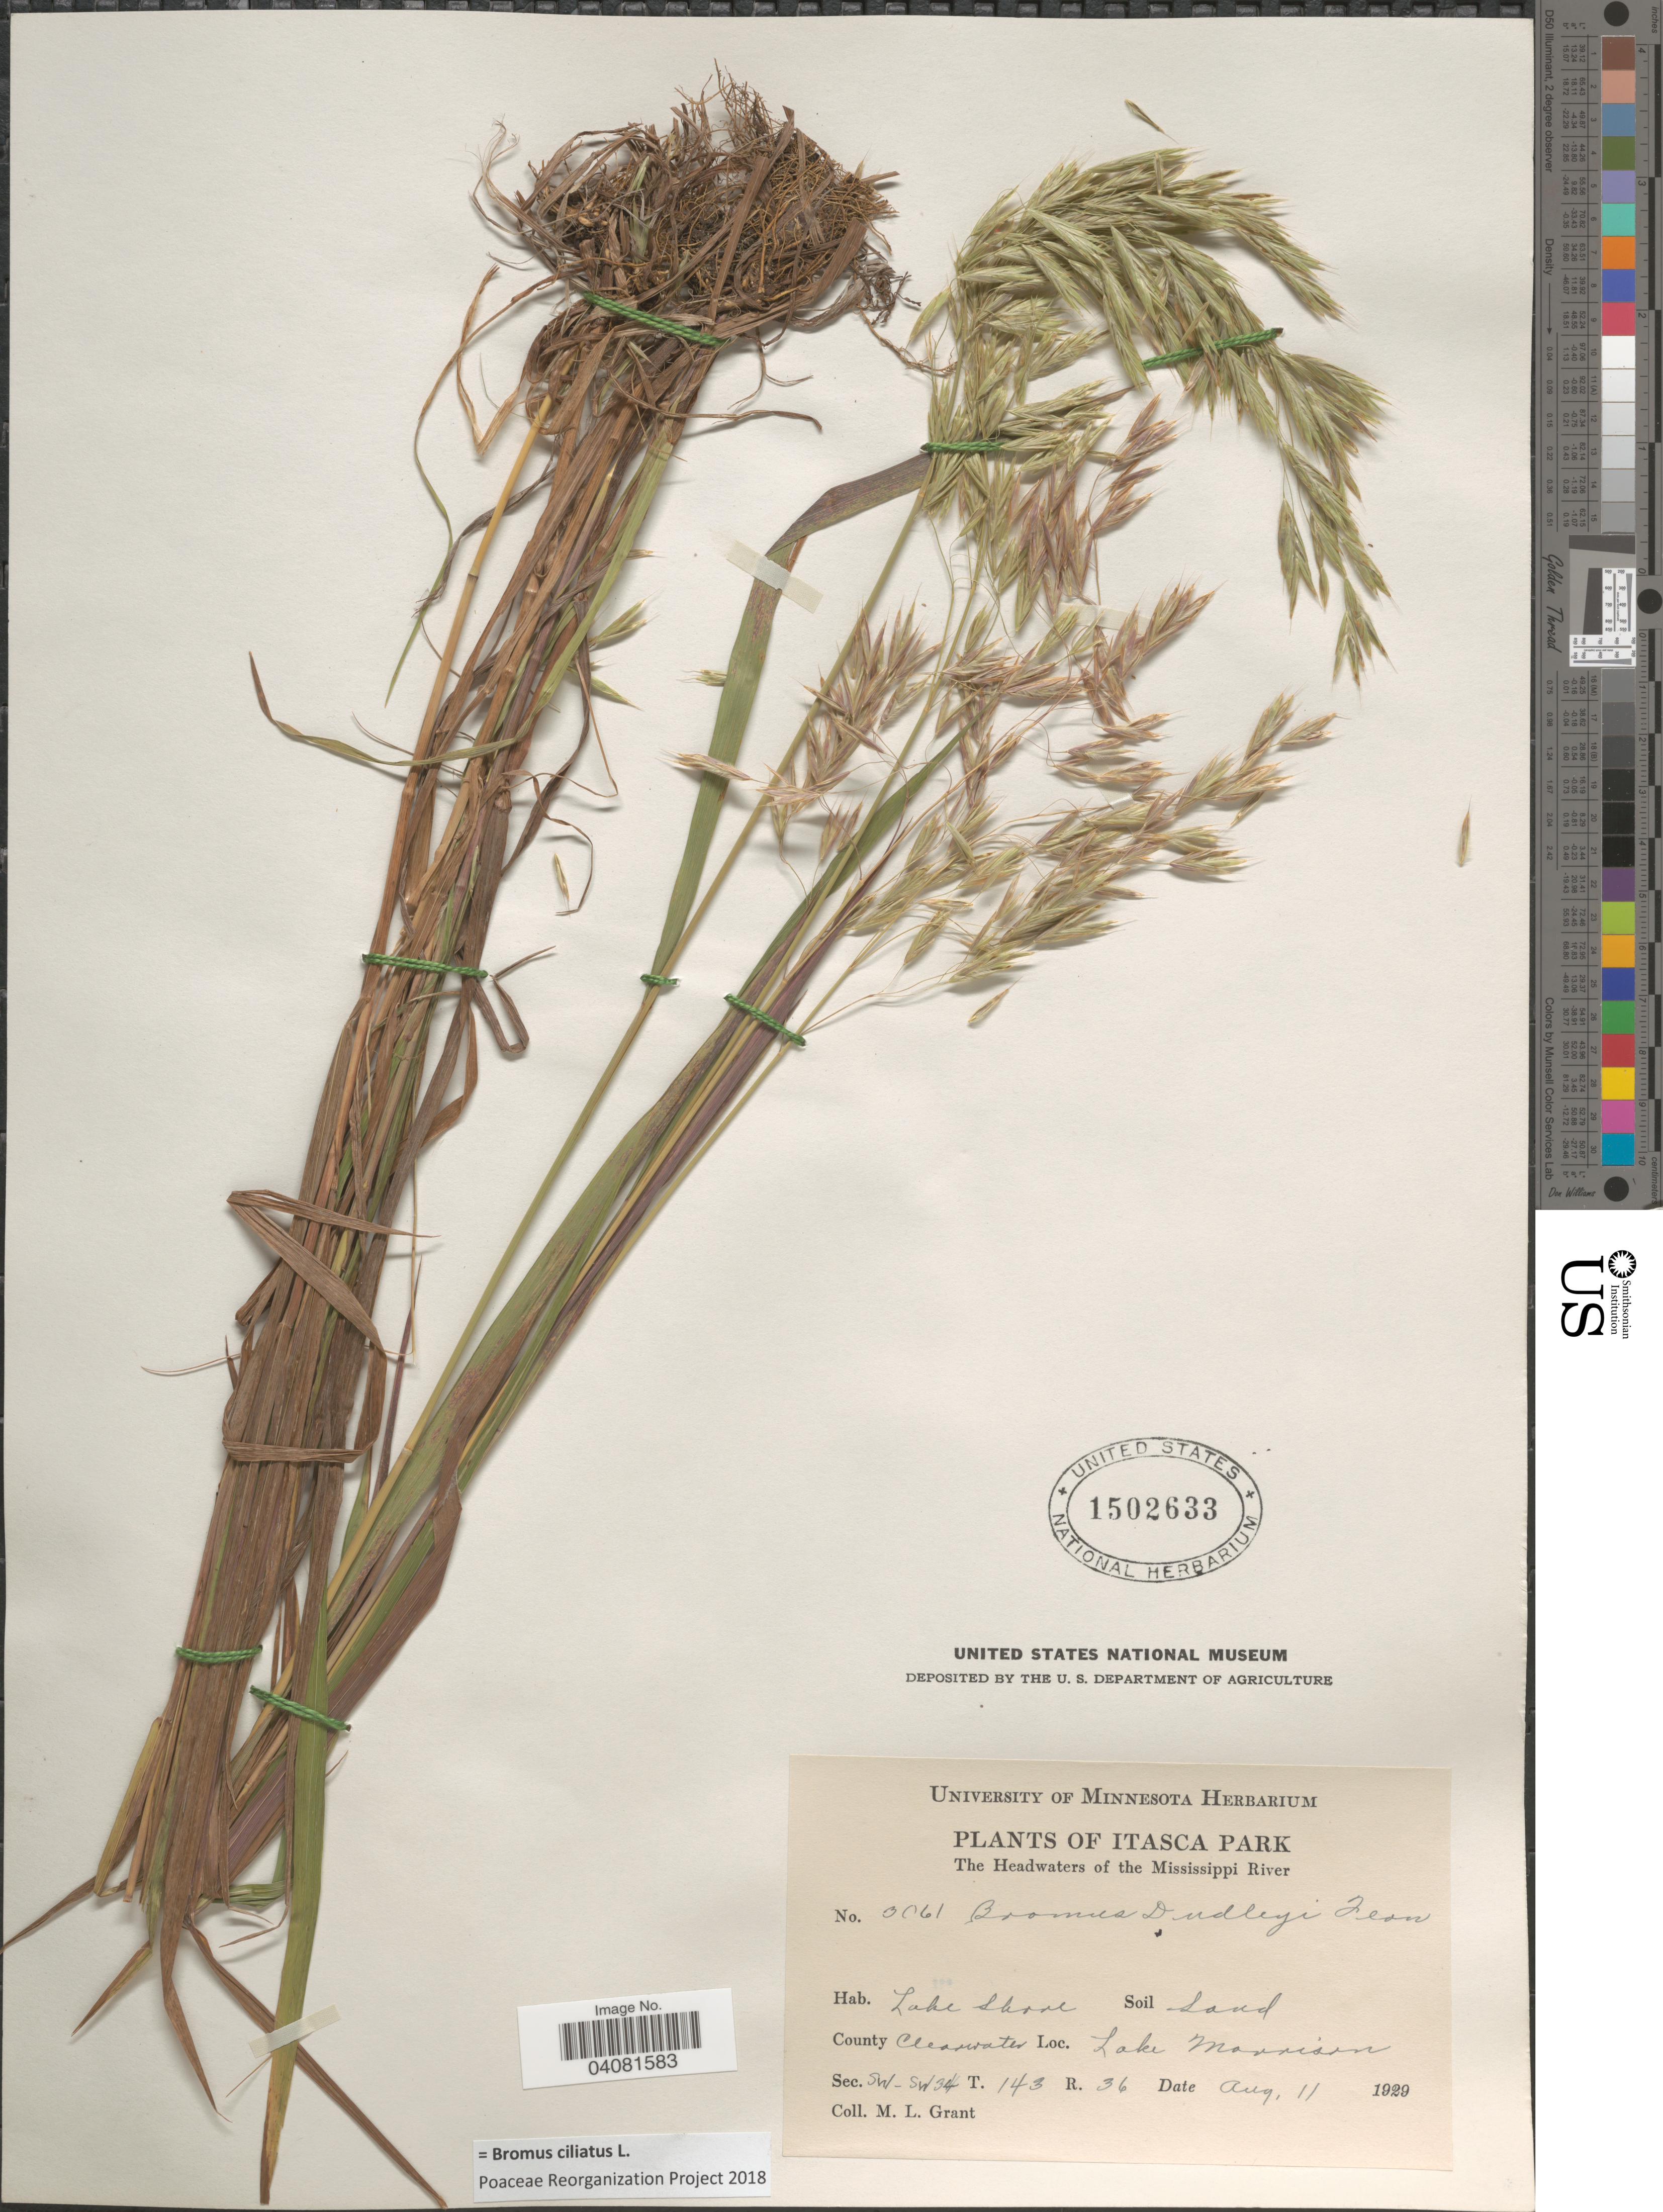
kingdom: Plantae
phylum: Tracheophyta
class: Liliopsida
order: Poales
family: Poaceae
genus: Bromus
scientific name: Bromus ciliatus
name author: L.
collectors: M. L. Grant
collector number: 3061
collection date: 1929-08-11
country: United States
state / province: Minnesota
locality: Itasca Park. The Headwaters of the Mississippi River. Lake shore. County Clearwater. Lake Morrison. Sec. SW-SW34 T. 143 R. 36.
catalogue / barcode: US 1502633